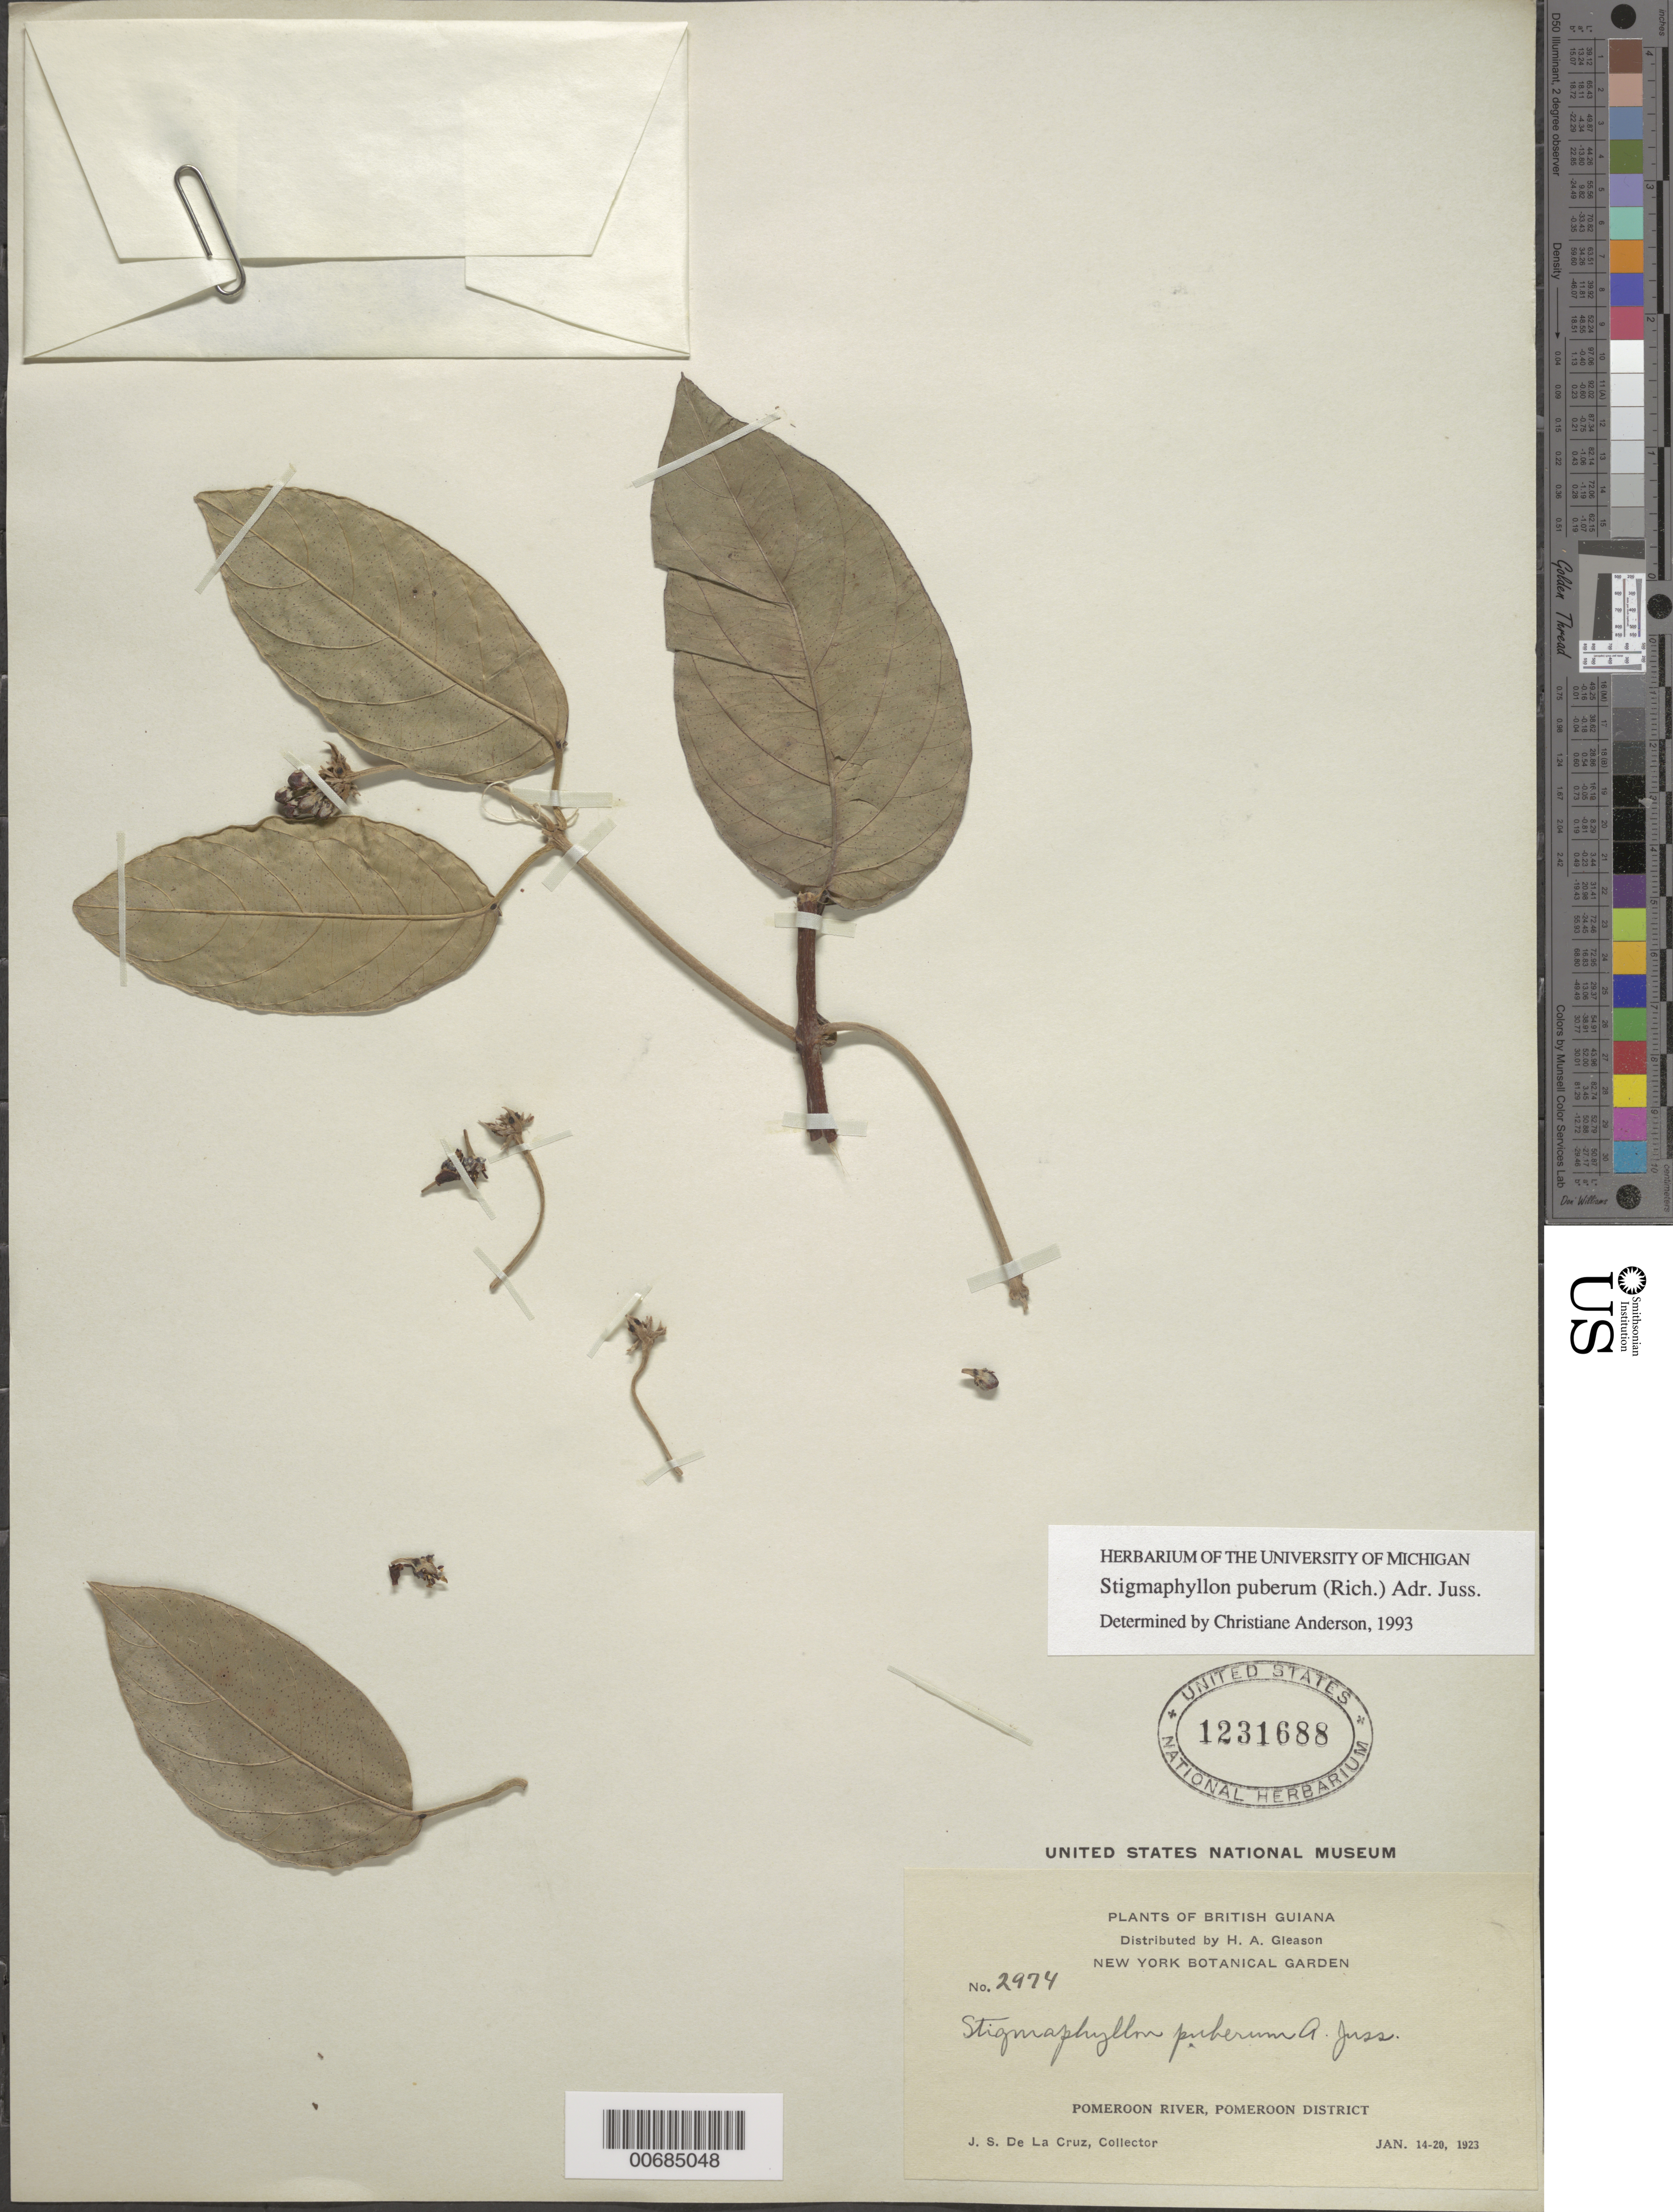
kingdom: Plantae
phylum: Tracheophyta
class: Magnoliopsida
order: Malpighiales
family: Malpighiaceae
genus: Stigmaphyllon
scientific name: Stigmaphyllon puberum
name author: (Rich.) A. Juss.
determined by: Anderson, C.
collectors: J. S. de la Cruz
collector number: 2974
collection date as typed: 14-Jan-23 to 20-Jan-23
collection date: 1923-01-14/1923-01-20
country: Guyana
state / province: Pomeroon-Supenaam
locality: Pomeroon R.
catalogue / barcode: US 1231688